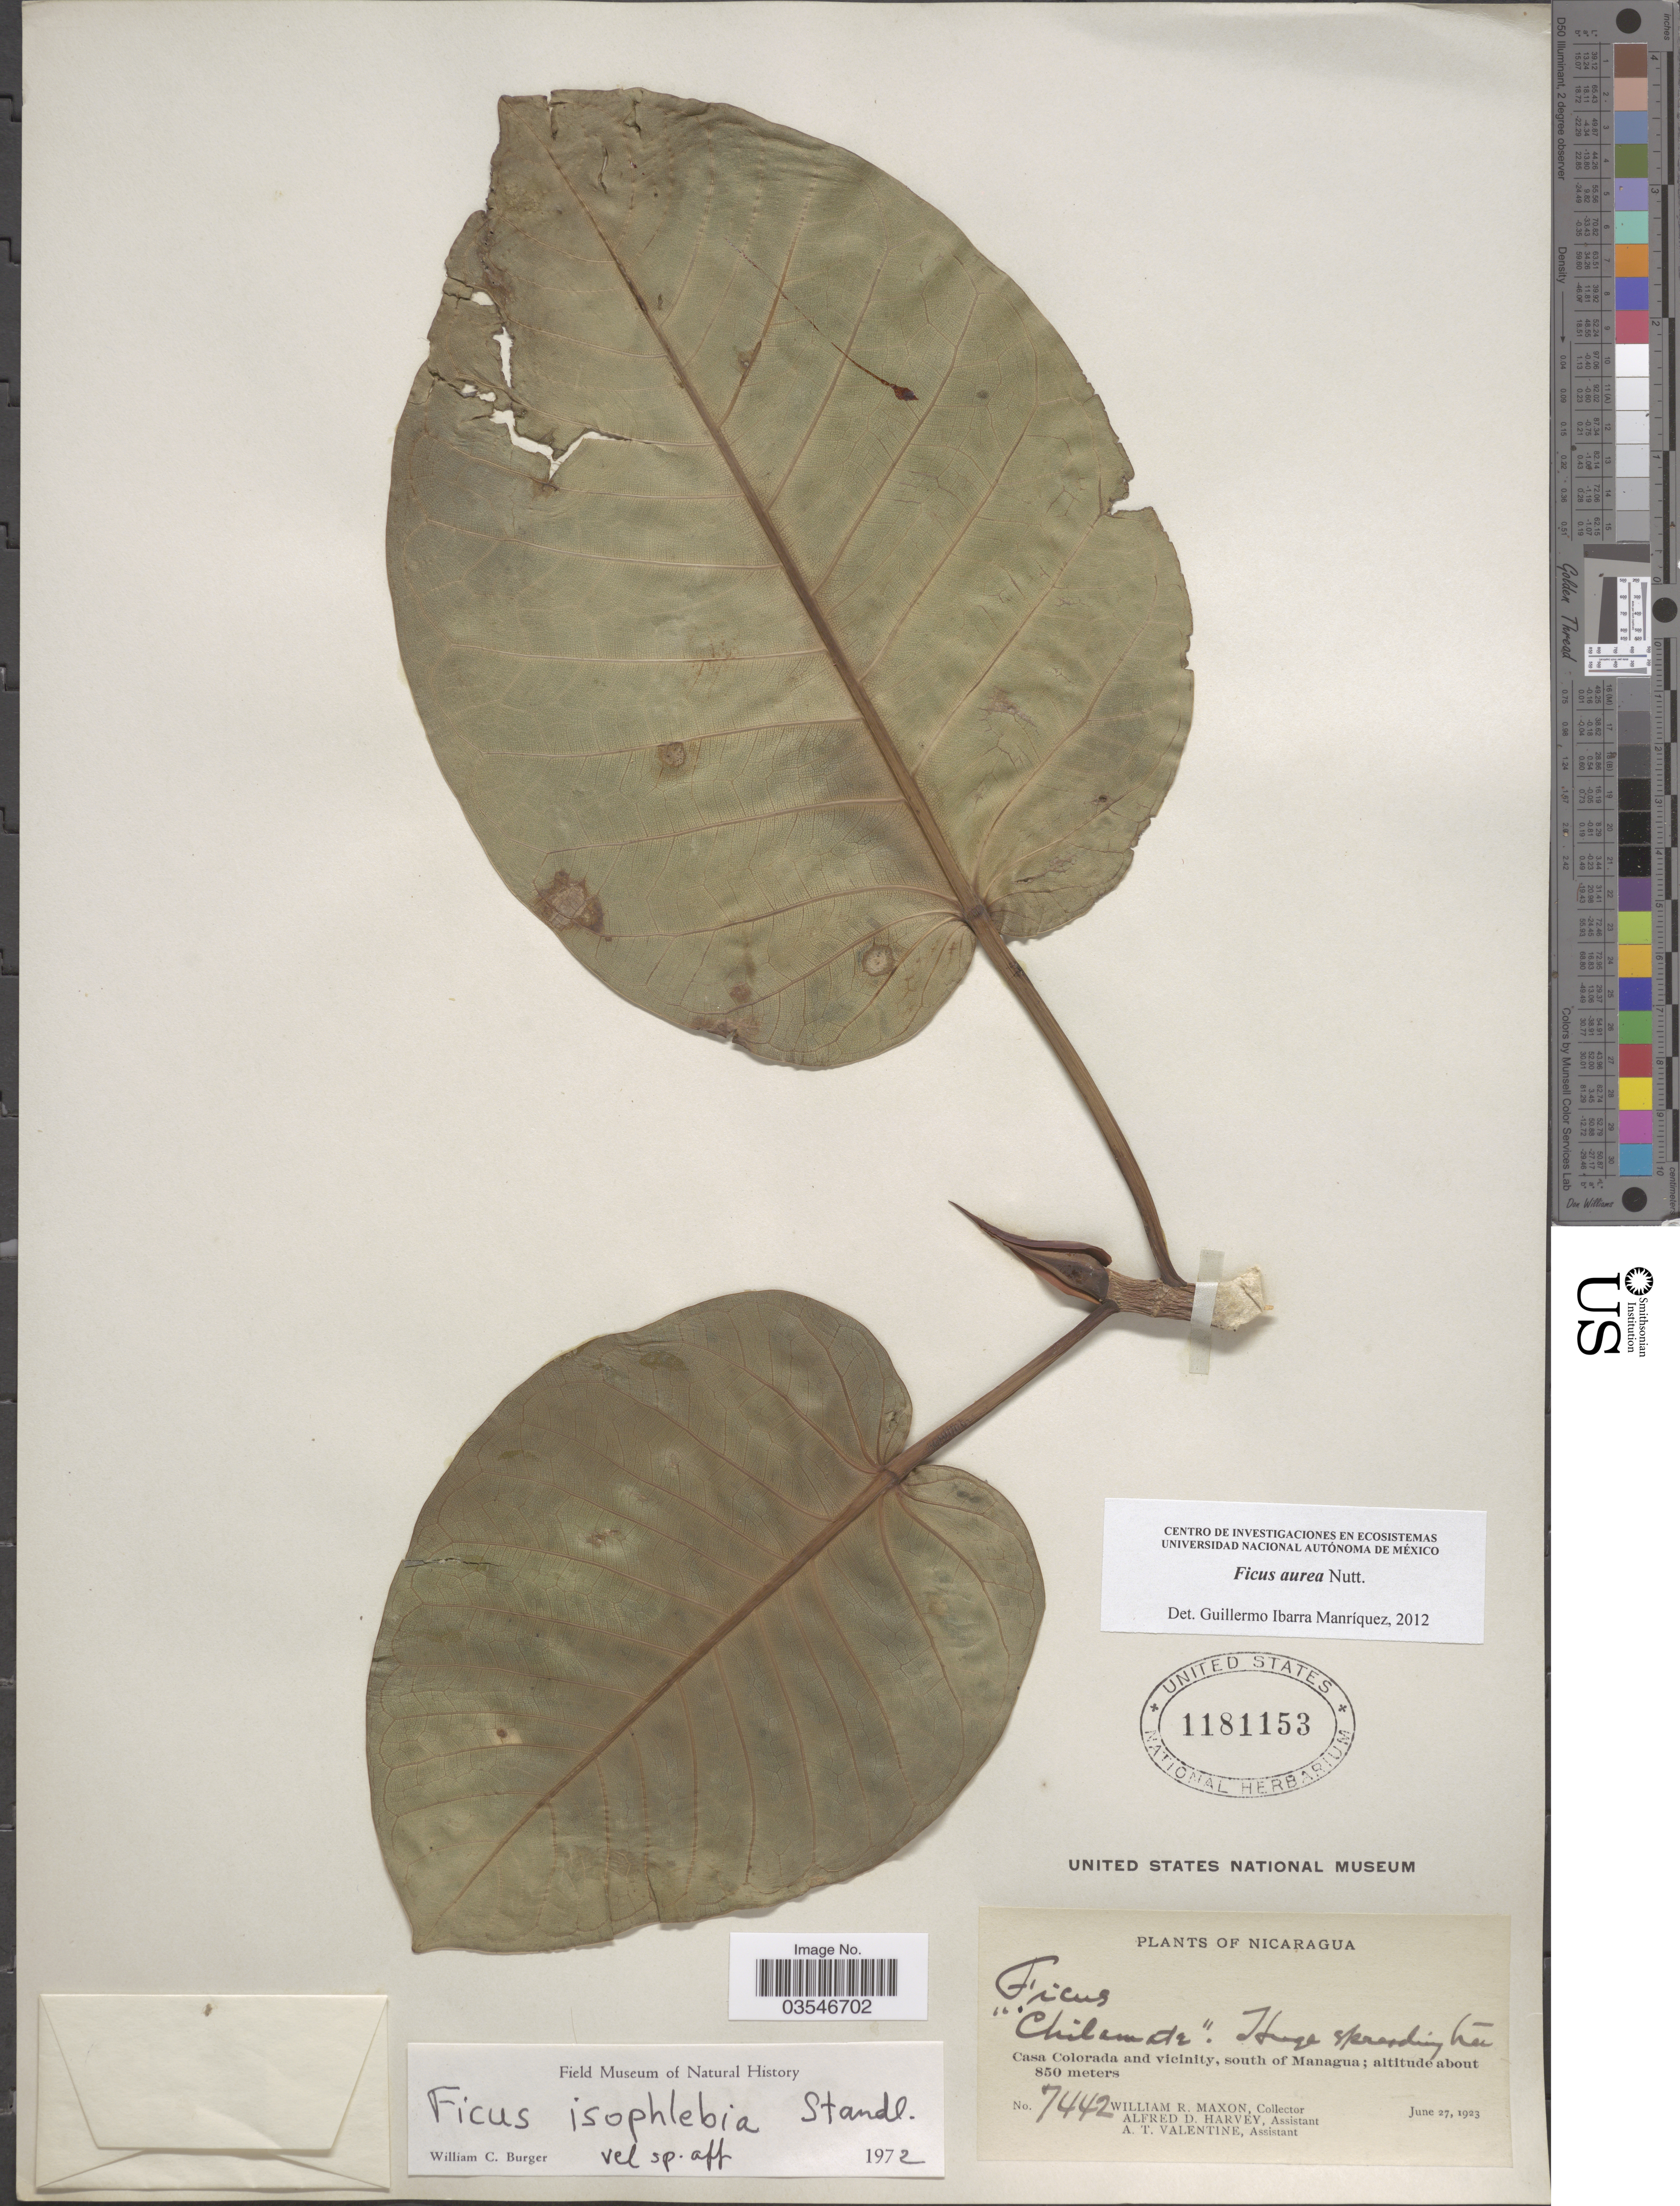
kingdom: Plantae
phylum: Tracheophyta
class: Magnoliopsida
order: Rosales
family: Moraceae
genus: Ficus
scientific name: Ficus aurea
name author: Nutt.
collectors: W. R. Maxon, A. D. Harvey & A. Valentine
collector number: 7442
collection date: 1923-06-27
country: Nicaragua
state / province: Managua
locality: Casa Colorada and vicinity, south of Managua.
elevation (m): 850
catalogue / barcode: US 1181153